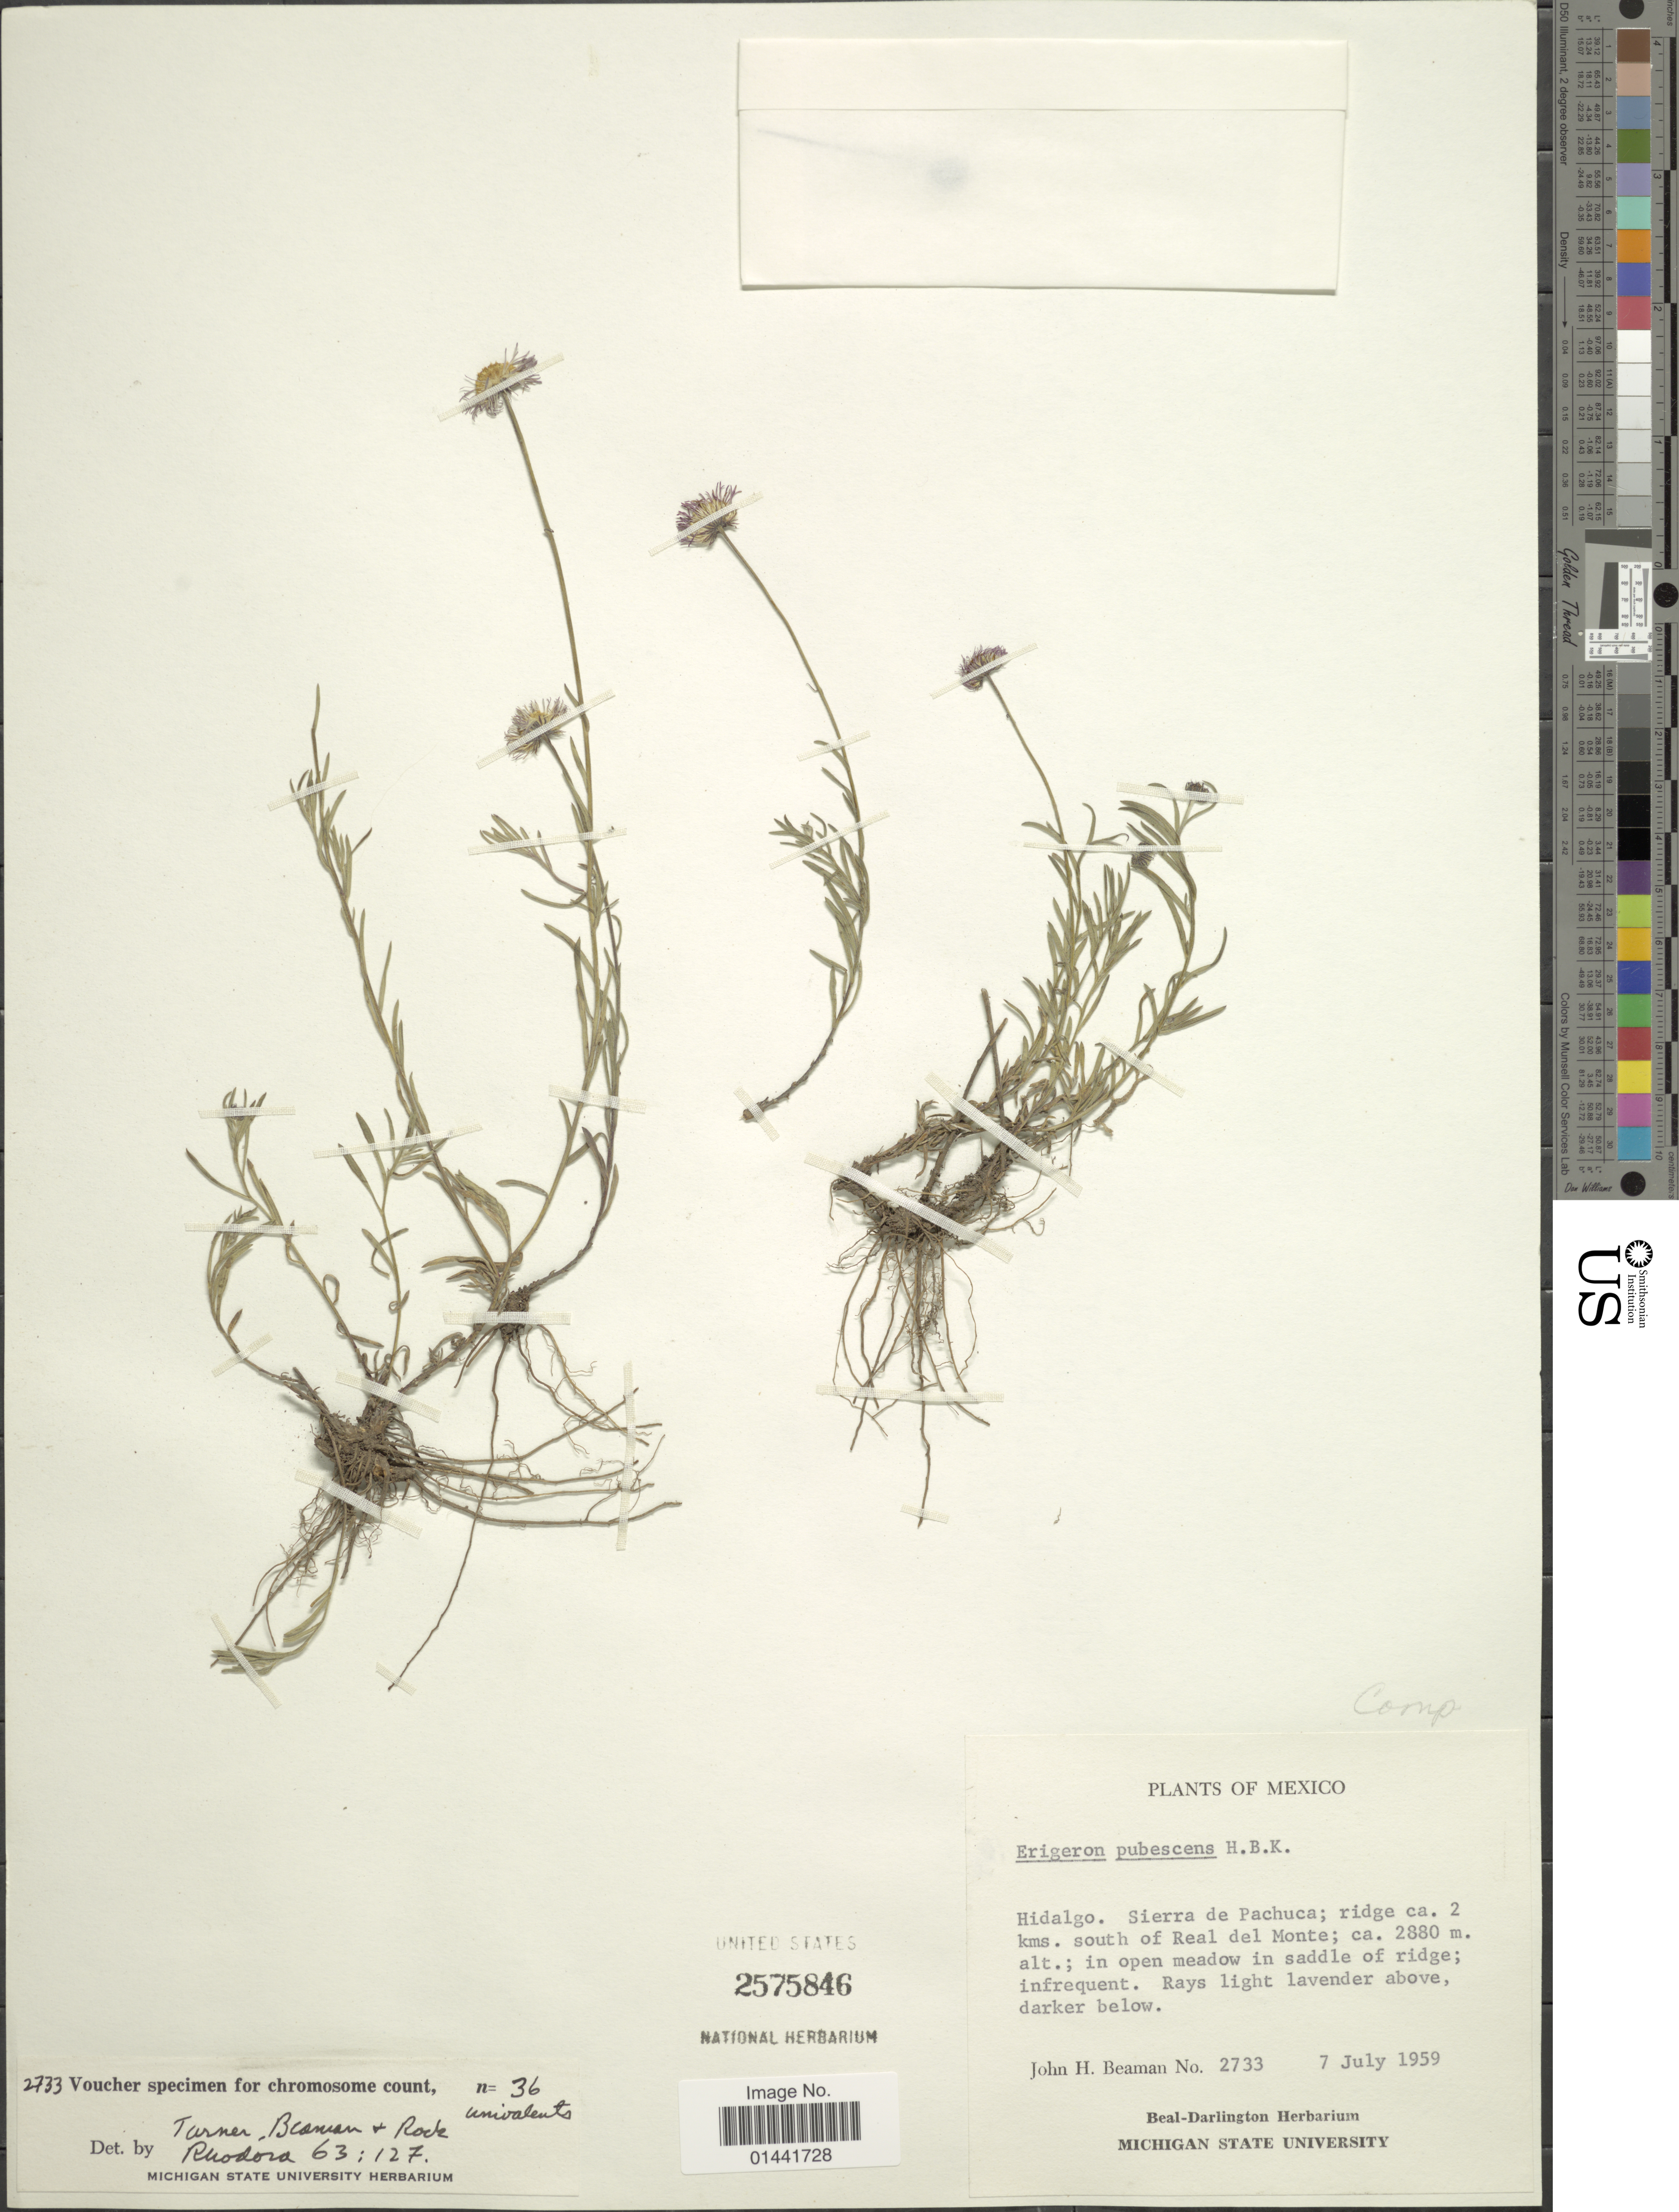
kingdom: Plantae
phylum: Tracheophyta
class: Magnoliopsida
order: Asterales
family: Asteraceae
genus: Erigeron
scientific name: Erigeron pubescens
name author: Kunth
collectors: J. H. Beaman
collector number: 2733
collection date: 1959-07-07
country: Mexico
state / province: Hidalgo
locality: Sierra de Pachuca; ridge ca. 2 kms. south of Real del Monte; in open meadow in saddle of risge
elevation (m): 2880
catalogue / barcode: US 2575846